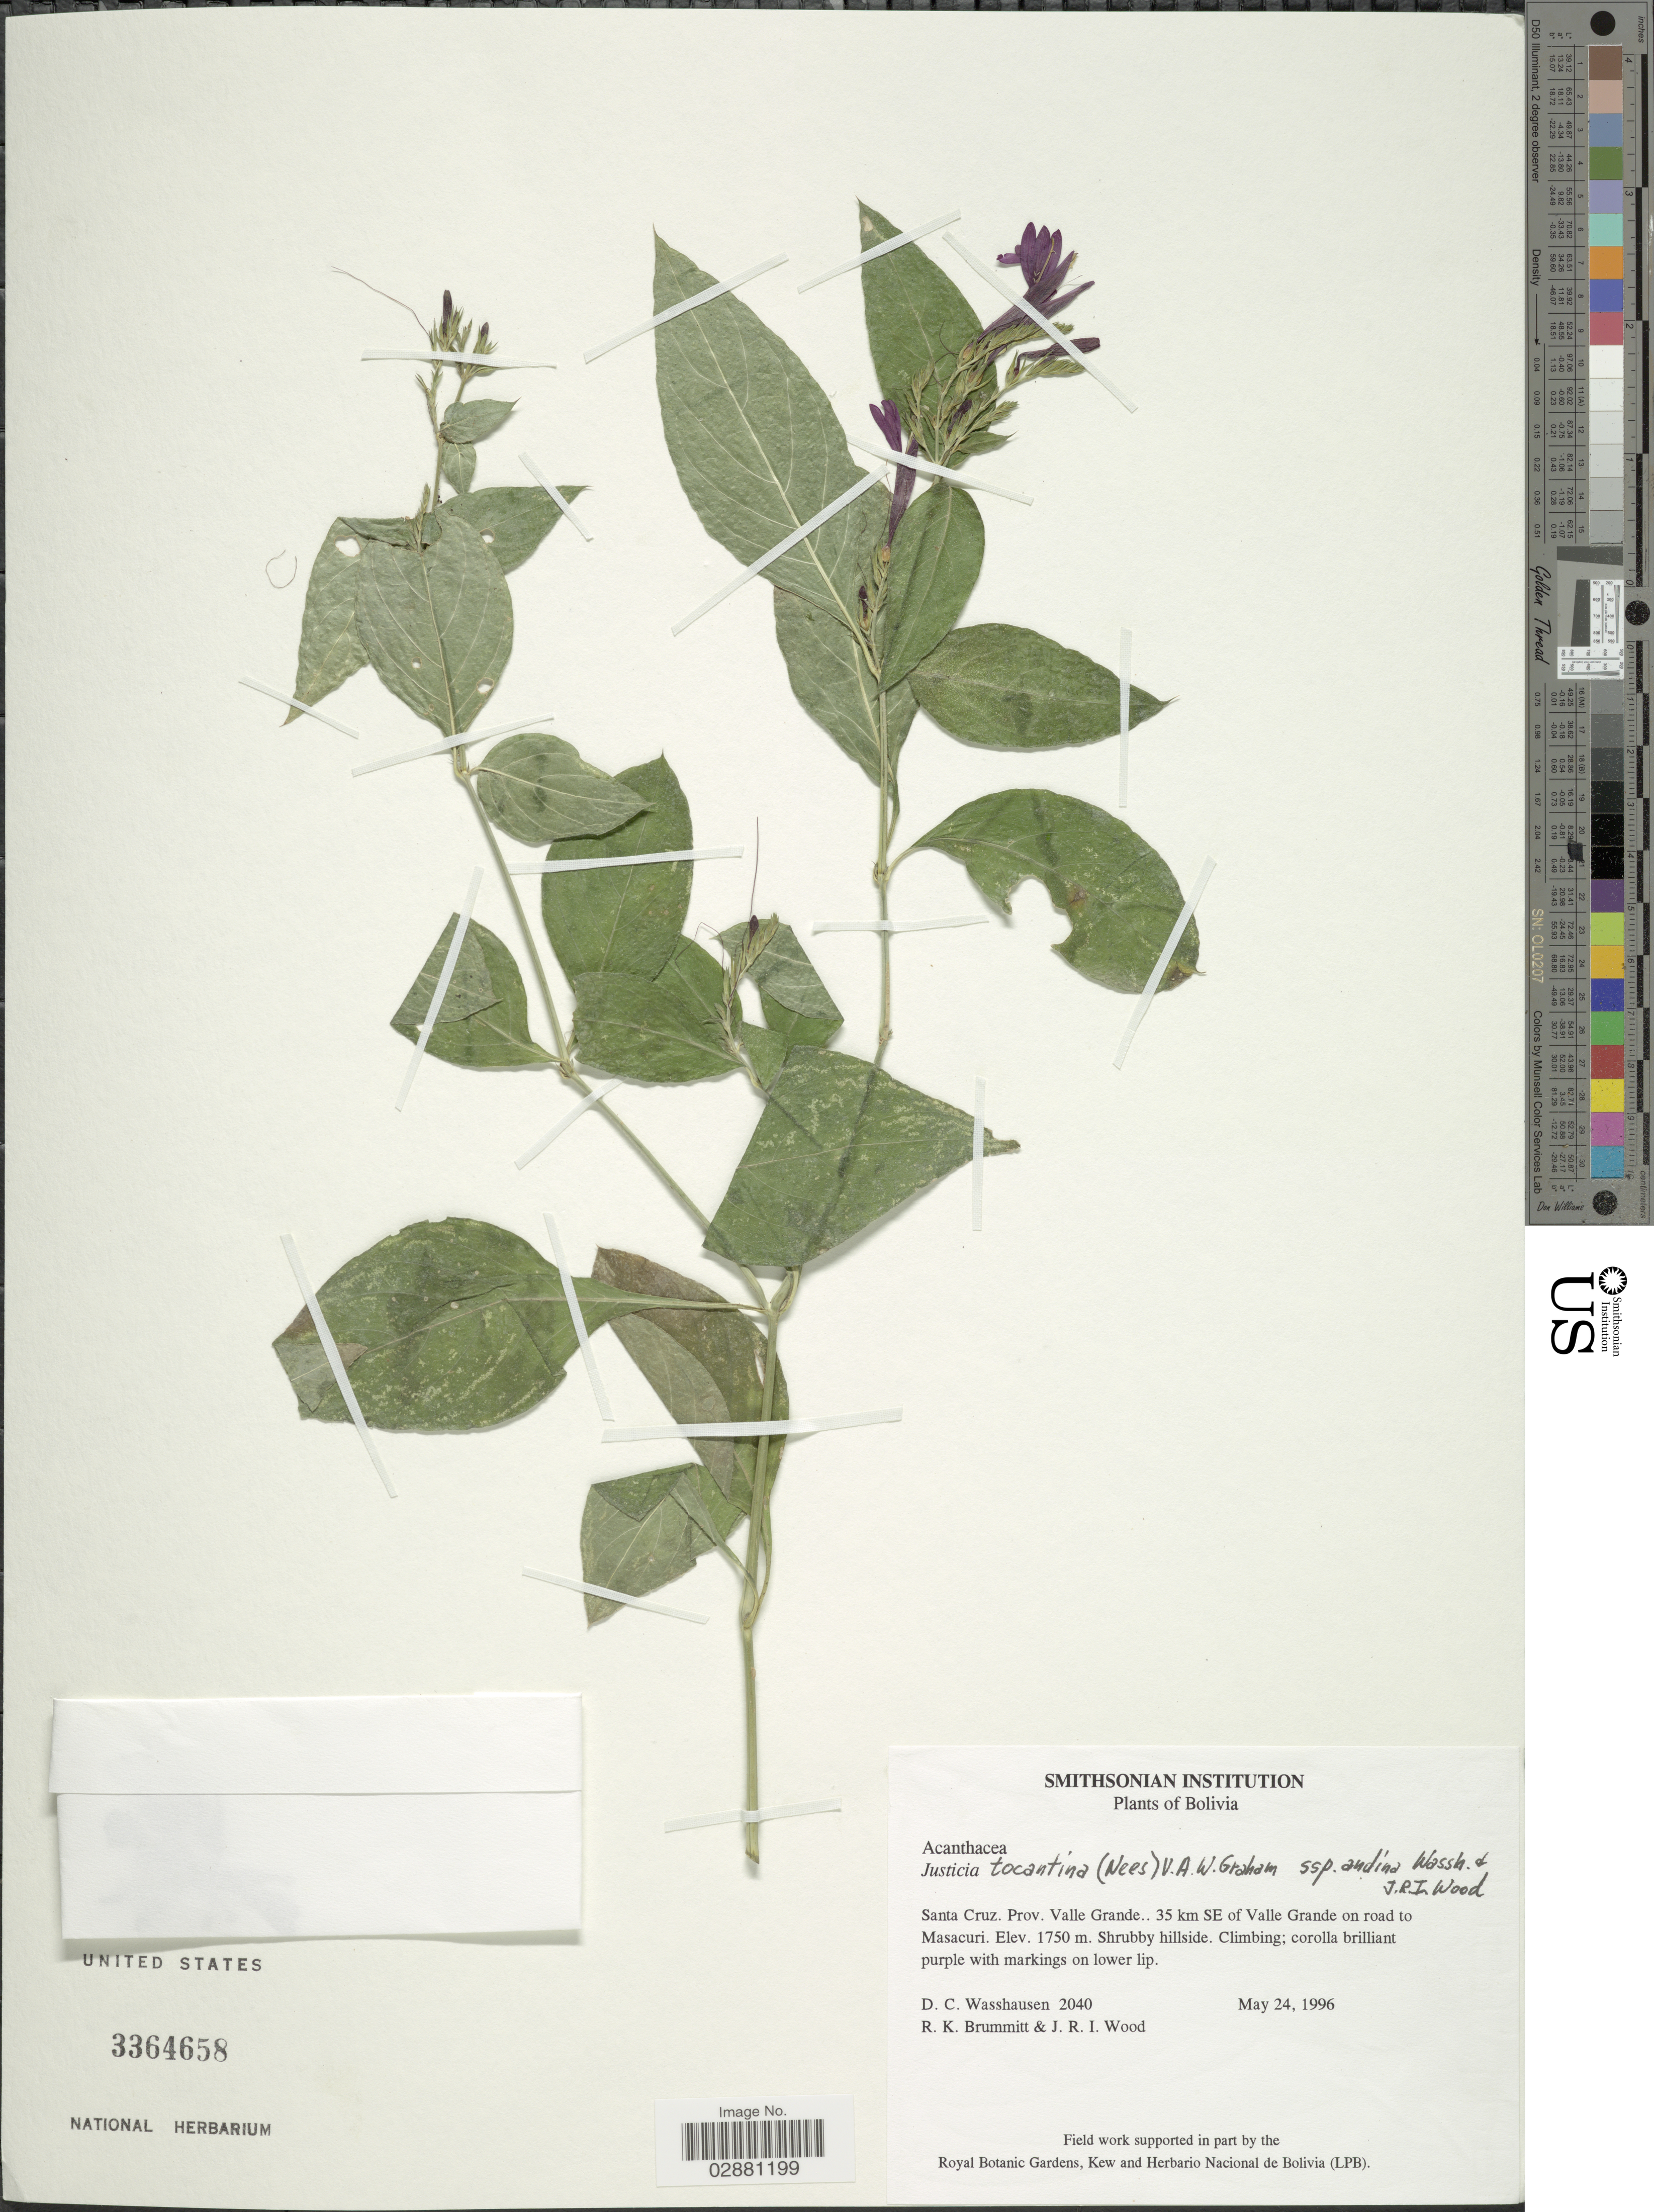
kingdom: Plantae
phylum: Tracheophyta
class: Magnoliopsida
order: Lamiales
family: Acanthaceae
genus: Justicia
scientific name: Justicia tocantina subsp. andina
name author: Wassh. & J.R.I. Wood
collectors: D. C. Wasshausen, R. Brummitt & J. R. I. Wood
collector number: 2040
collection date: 1996-05-24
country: Bolivia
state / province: Santa Cruz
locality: Prov. Valle Grande, 35 km SE of Valle Grande on road to Masacuri.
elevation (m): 1750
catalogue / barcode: US 3364658